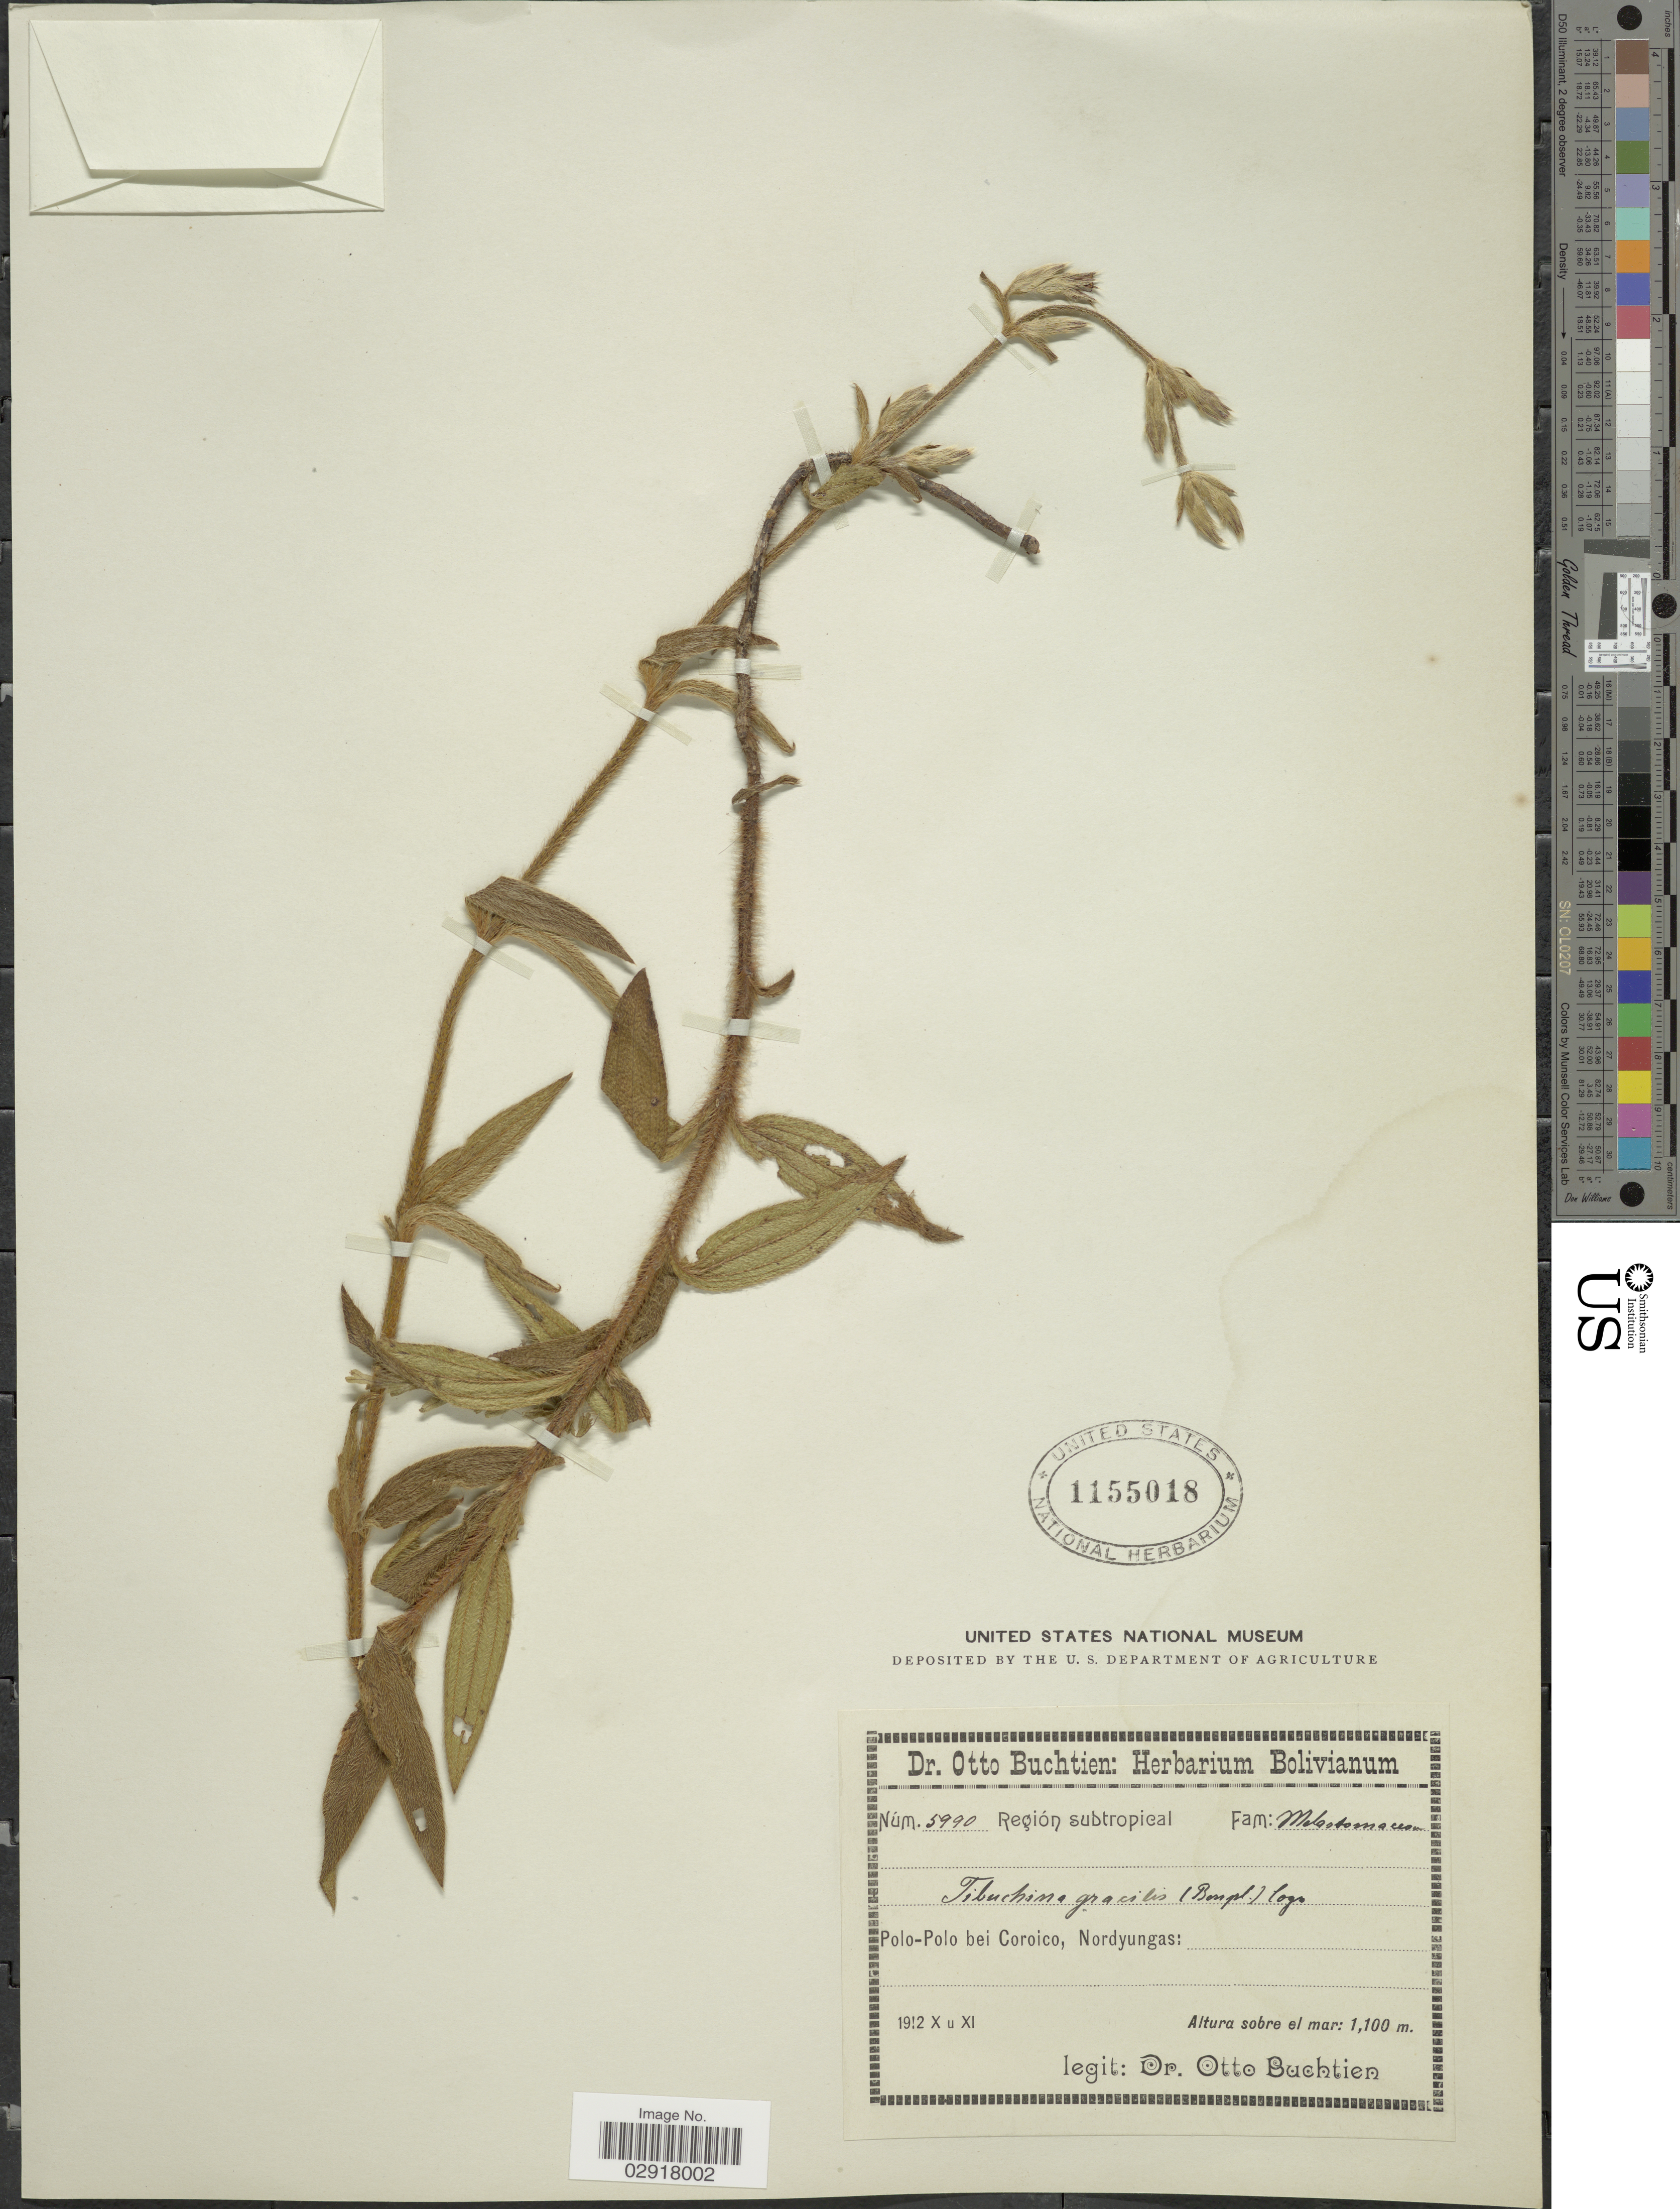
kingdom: Plantae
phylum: Tracheophyta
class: Magnoliopsida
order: Myrtales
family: Melastomataceae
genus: Chaetogastra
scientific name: Chaetogastra gracilis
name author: (Bonpl.) DC.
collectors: O. Buchtien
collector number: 5990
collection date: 1912-10/1912-11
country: Bolivia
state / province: La Paz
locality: Región subtropical. Polo-Polo bei Coroico, Nordyungas.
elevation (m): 1100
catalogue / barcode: US 1155018